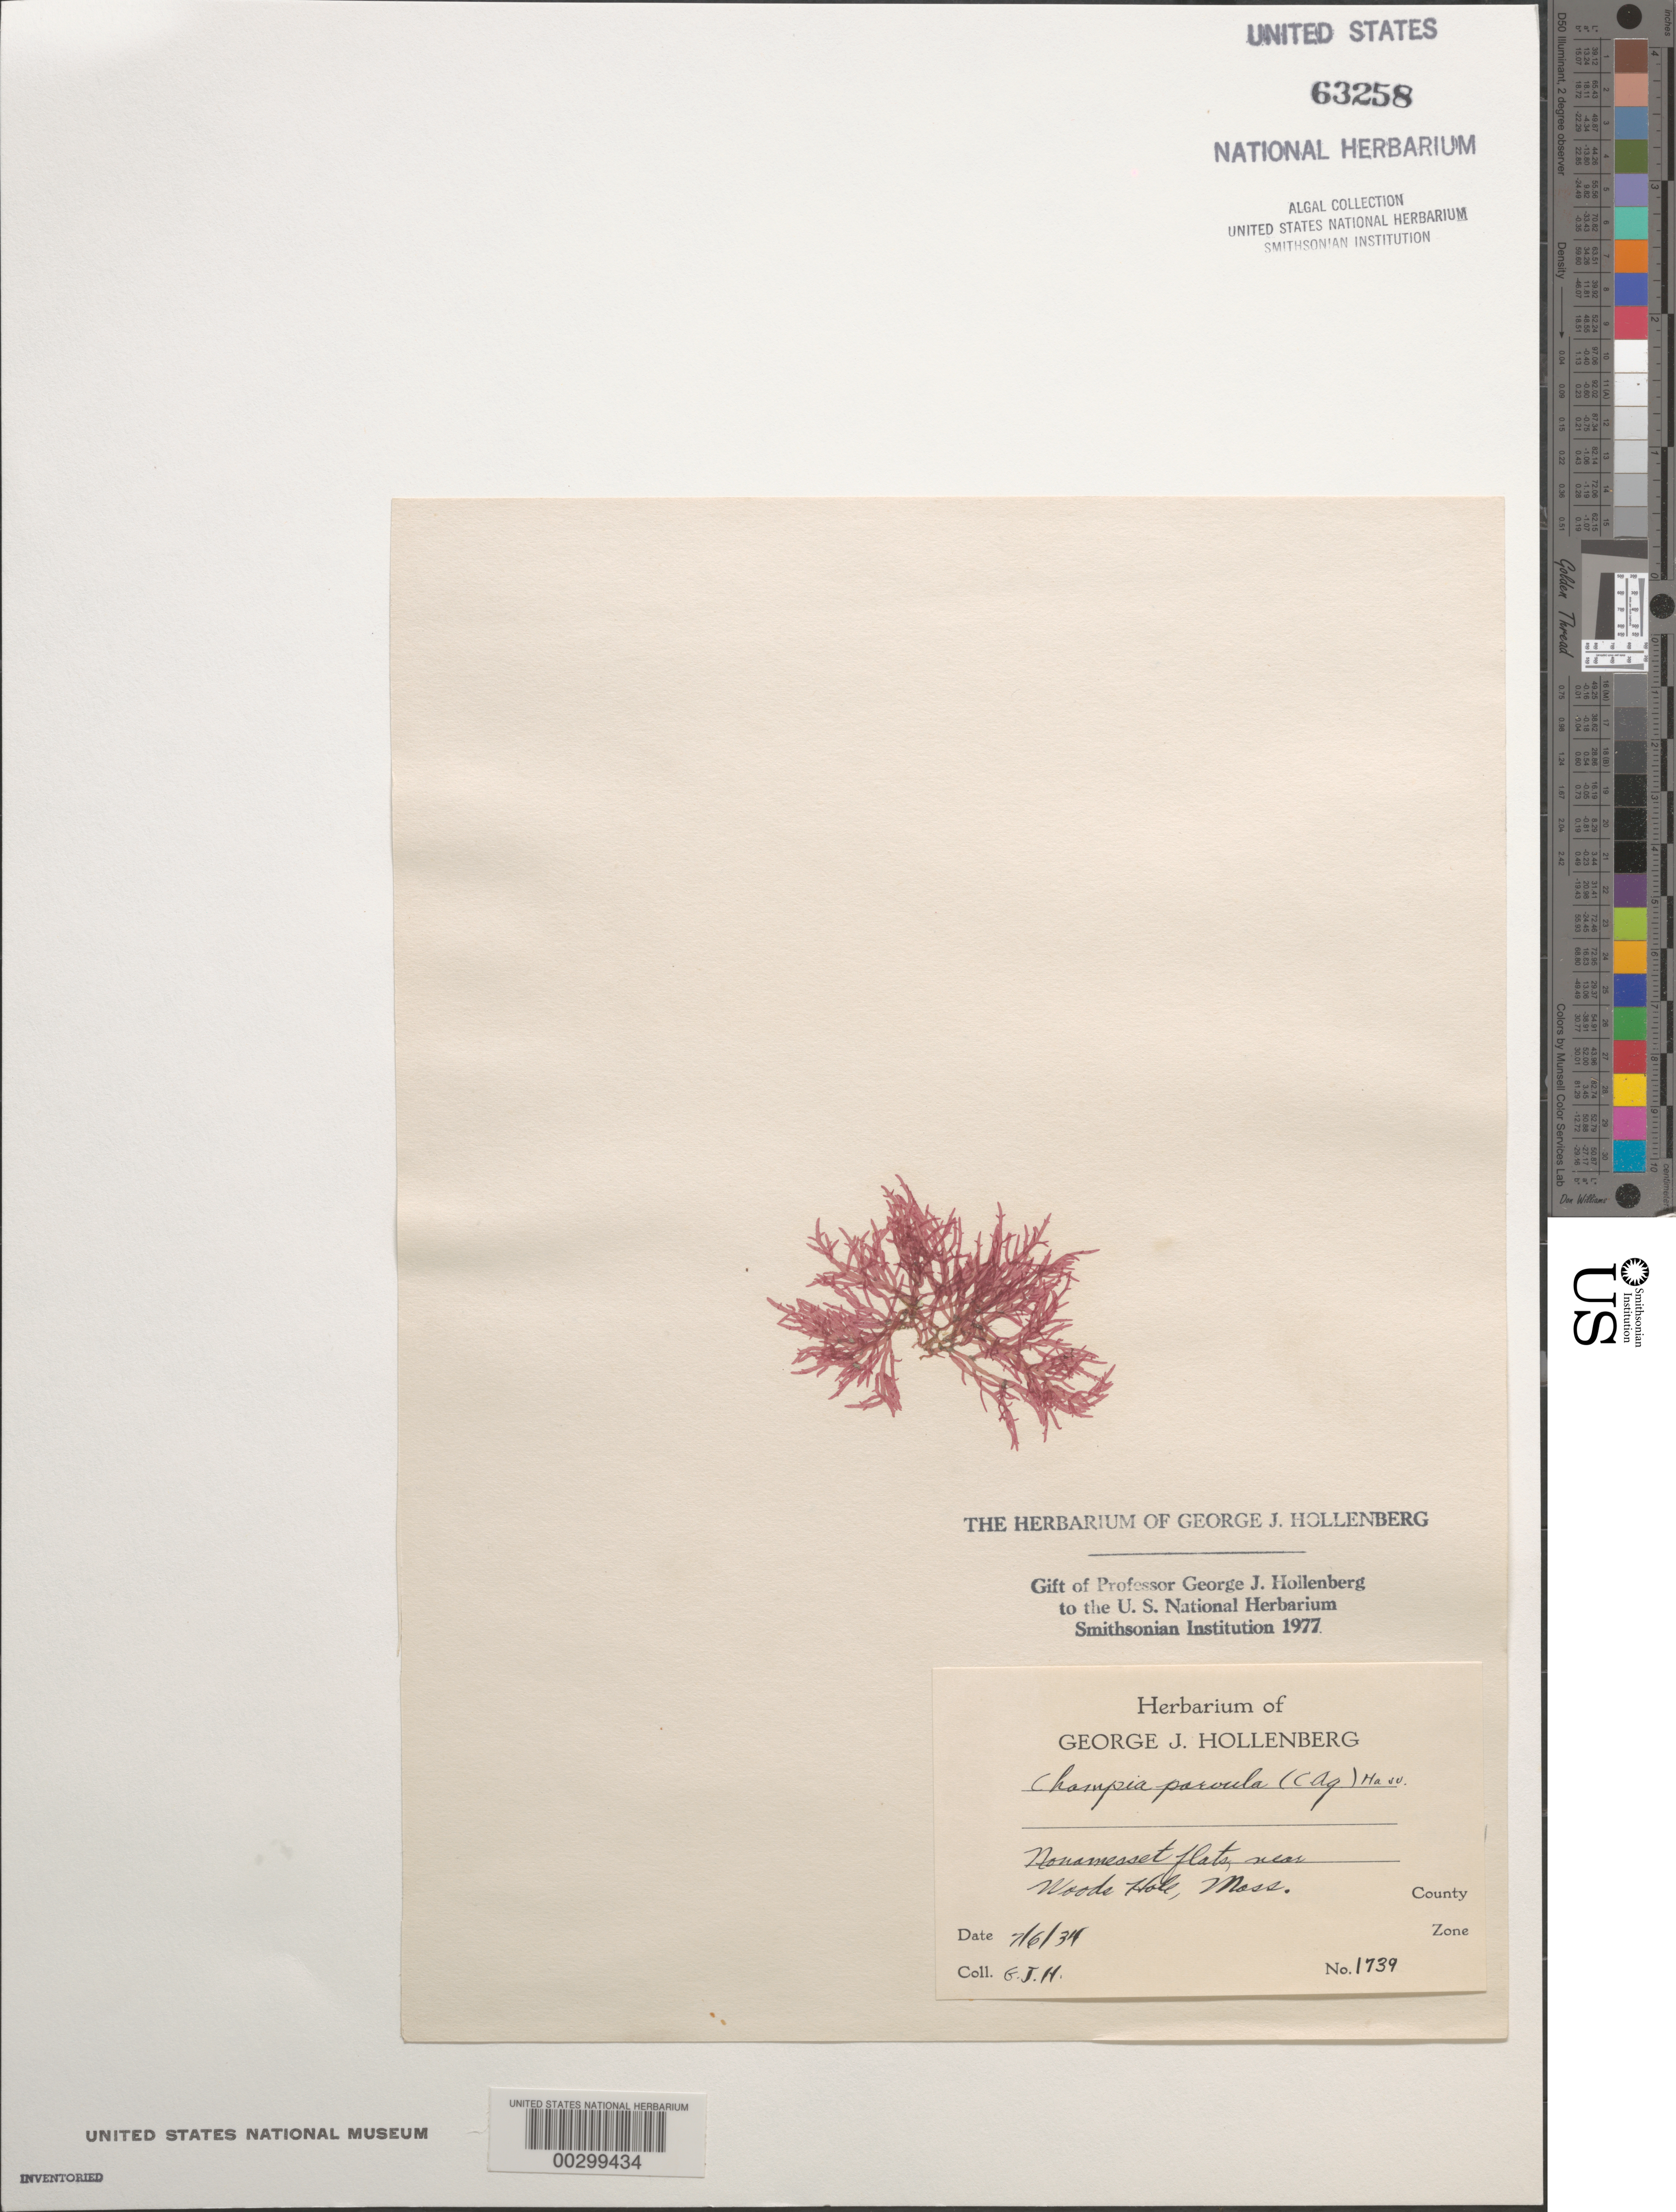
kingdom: Plantae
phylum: Rhodophyta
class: Florideophyceae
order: Rhodymeniales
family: Champiaceae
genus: Champia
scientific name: Champia parvula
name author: (C. Agardh) Harv.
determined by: Hollenberg, George J.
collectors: G. Hollenberg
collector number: GJH 1739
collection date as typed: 06 Jul 1934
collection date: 1934-07-06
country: United States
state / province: Massachusetts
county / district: Dukes County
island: Nonamesset Island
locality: Nonamesset Flats, near Woods Hole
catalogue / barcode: US 63258